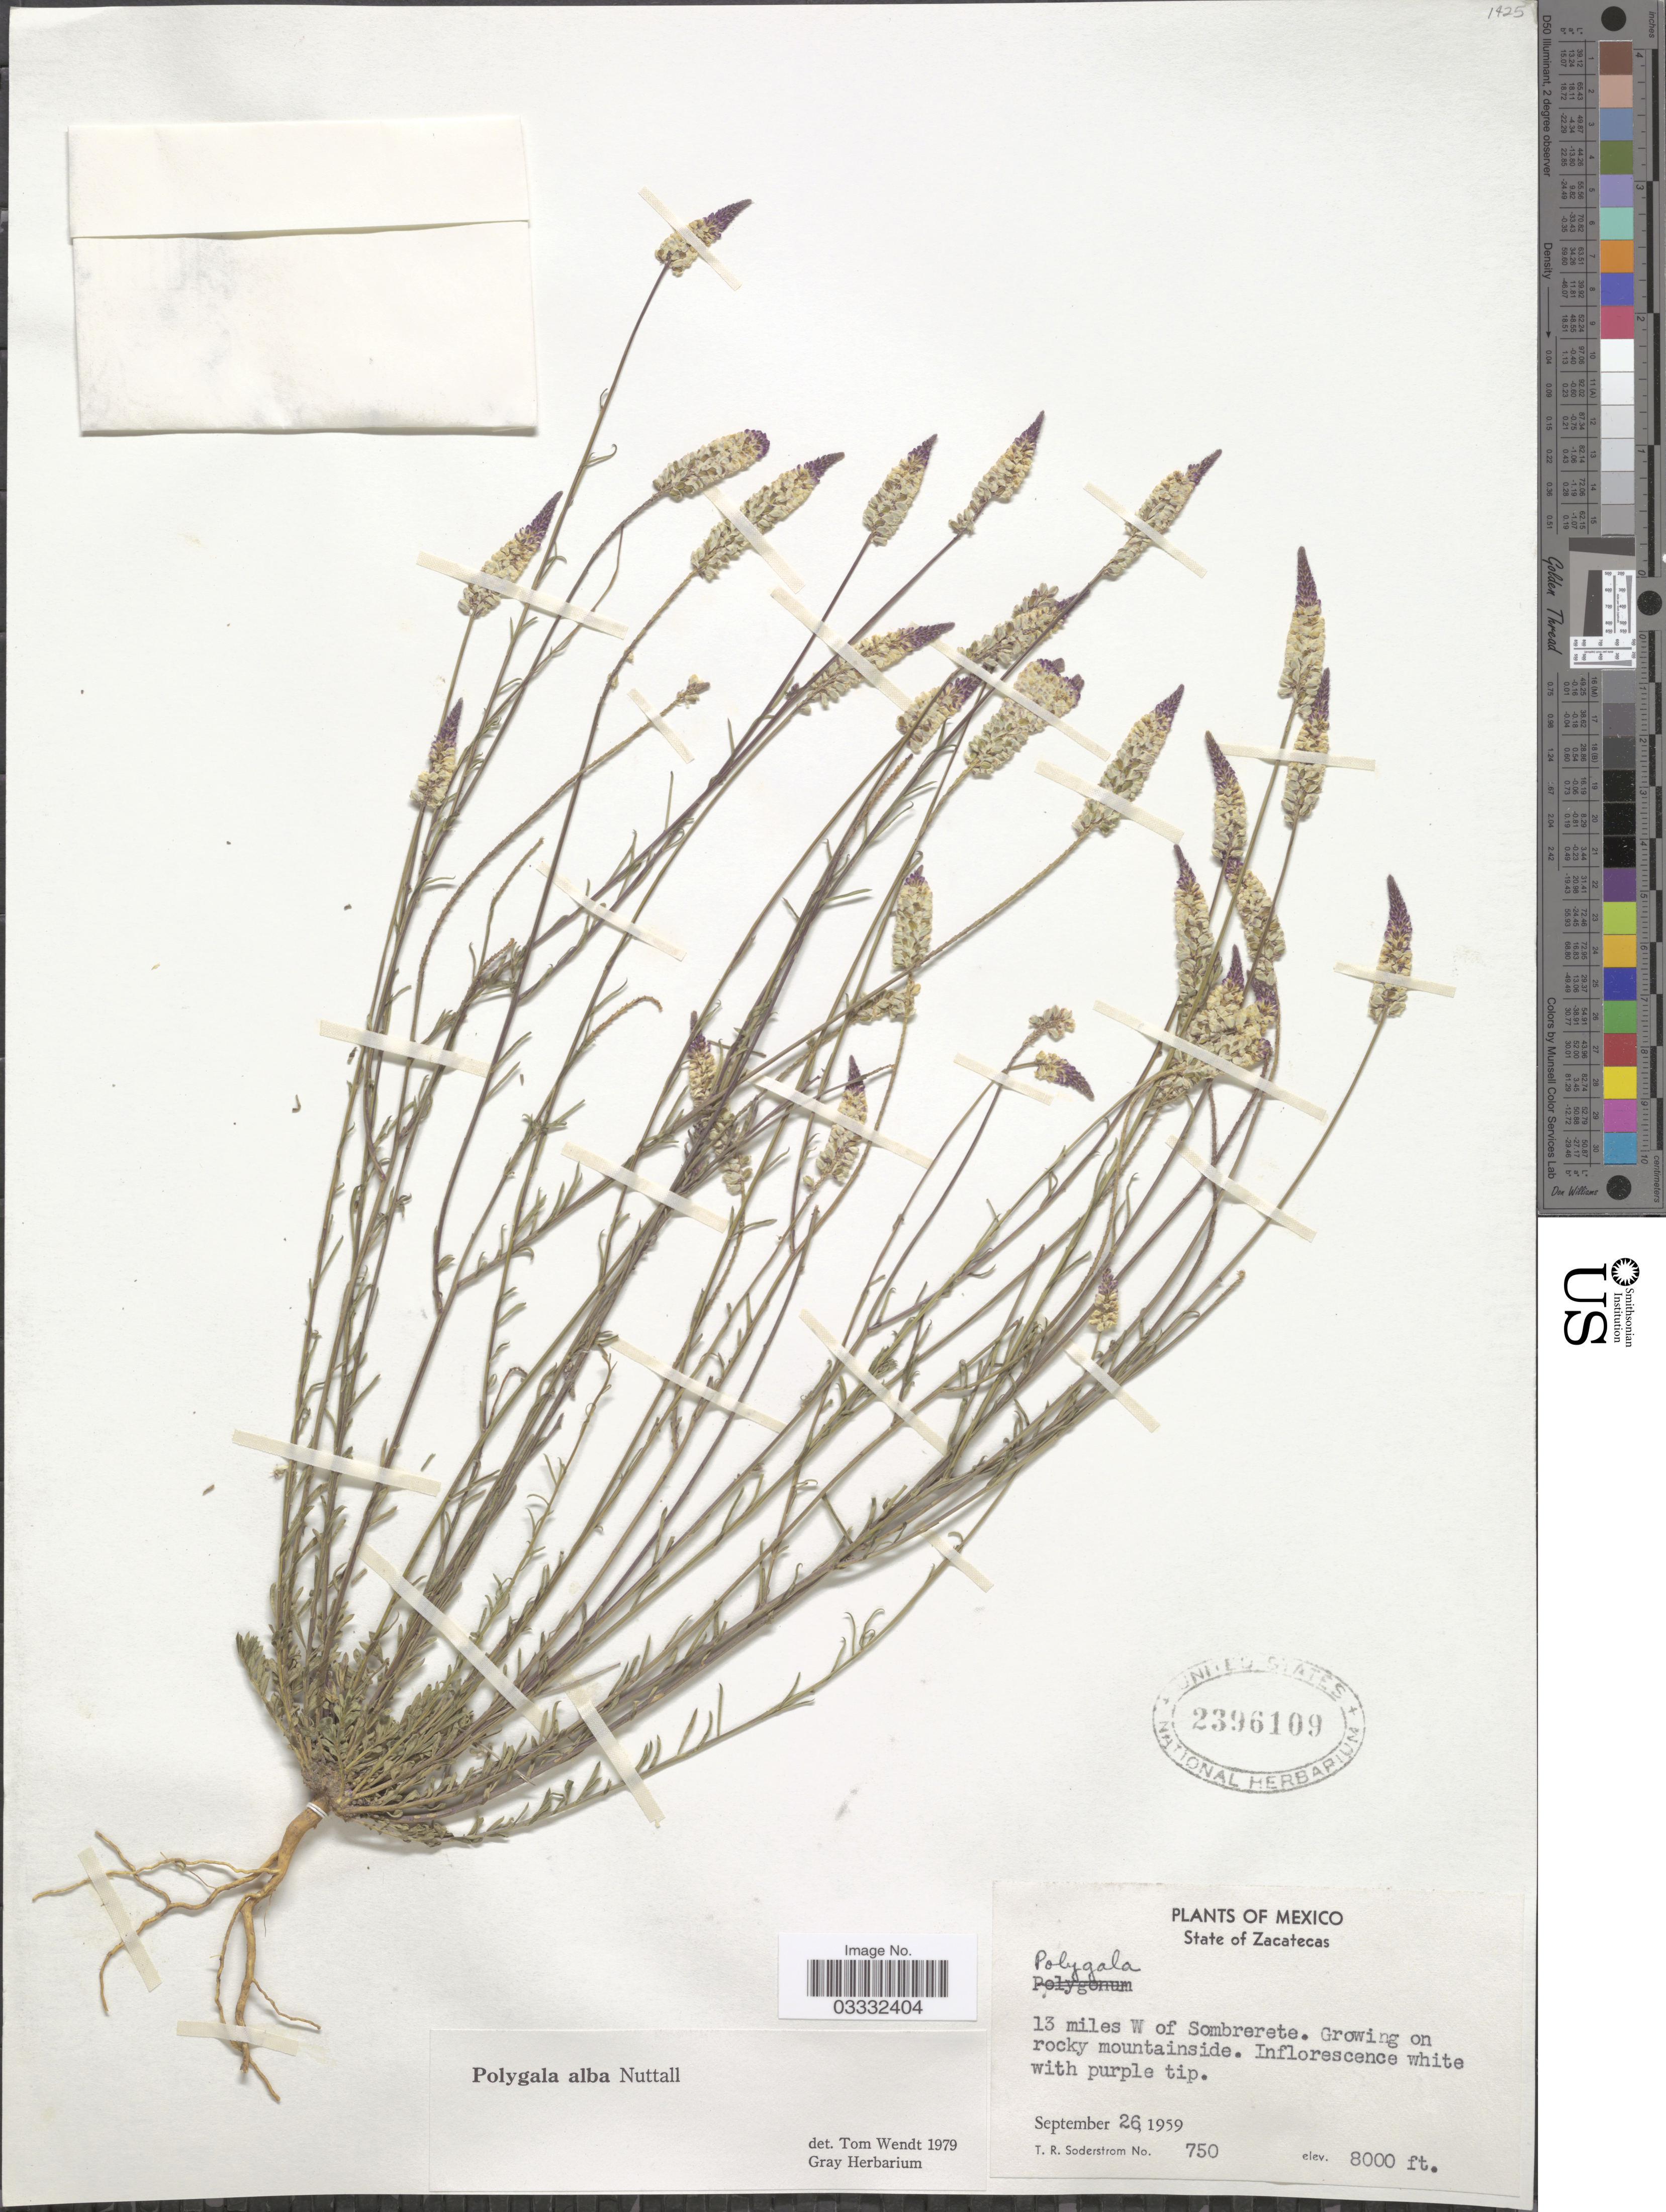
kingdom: Plantae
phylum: Tracheophyta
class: Magnoliopsida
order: Fabales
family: Polygalaceae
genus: Polygala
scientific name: Polygala alba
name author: Nutt.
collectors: T. R. Soderstrom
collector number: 750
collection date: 1959-09-26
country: Mexico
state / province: Zacatecas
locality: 13 miles W of Sombrerete. Growing on rocky mountainside.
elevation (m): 2438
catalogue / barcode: US 2396109